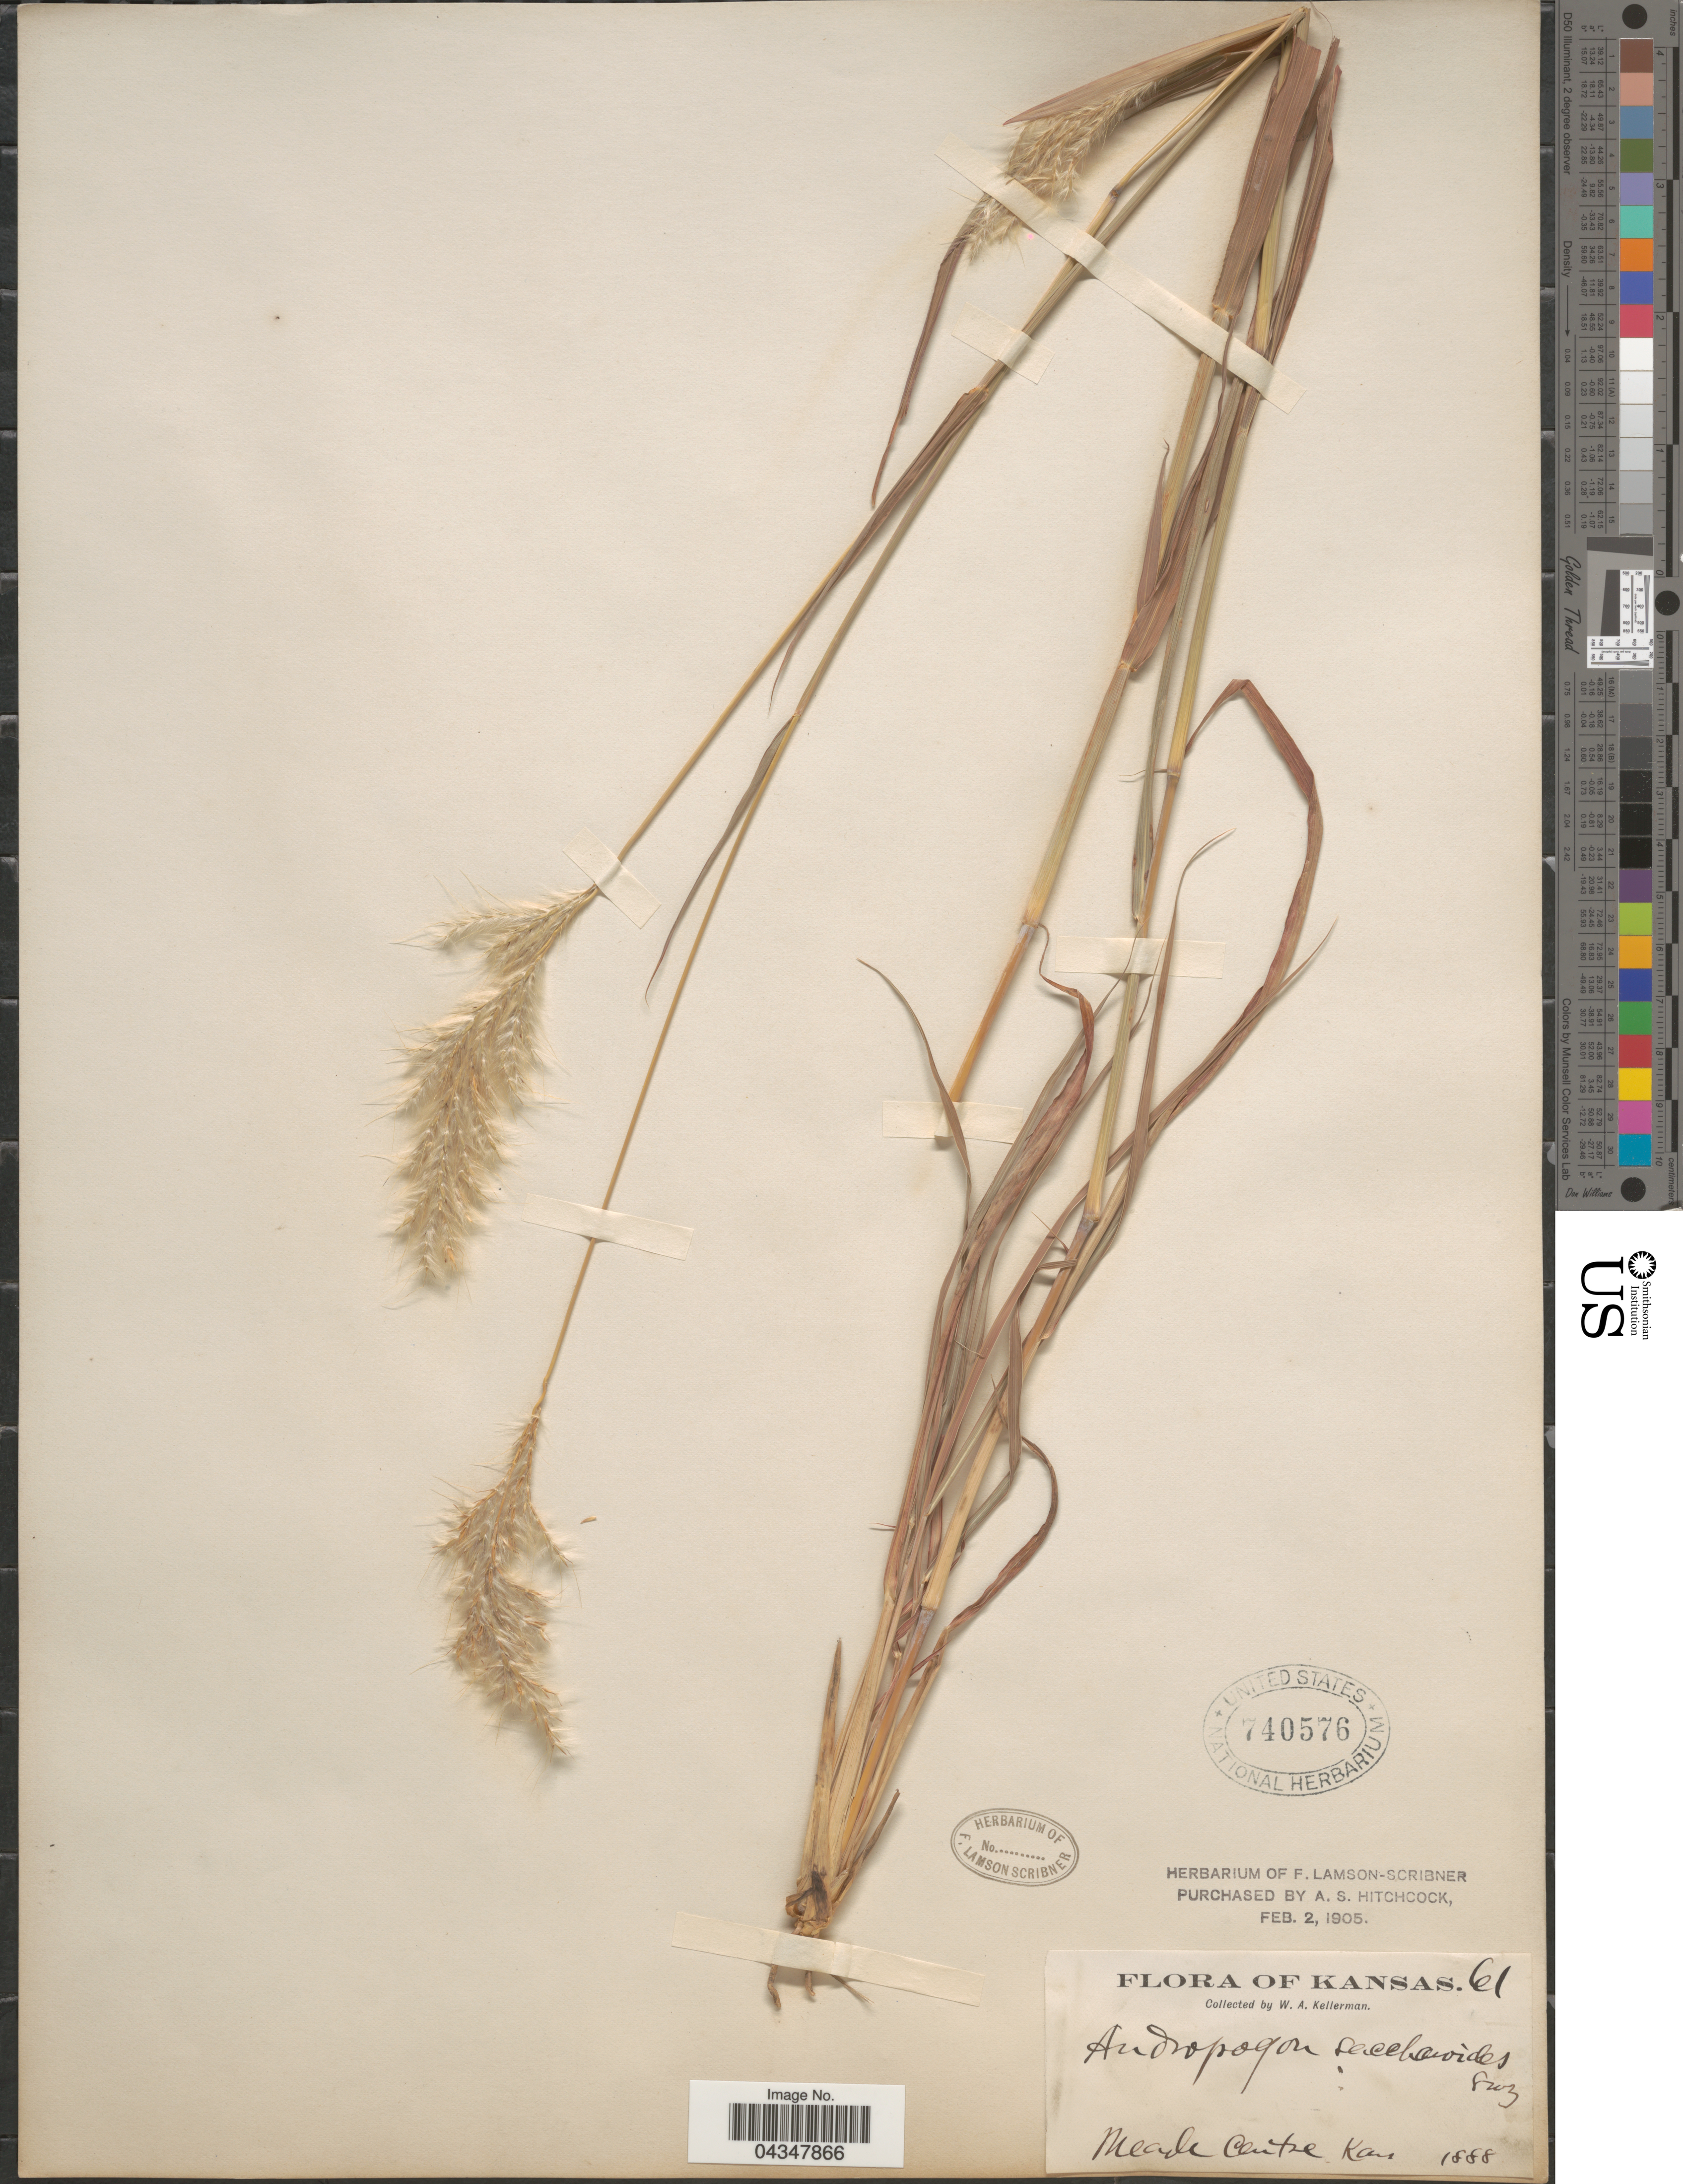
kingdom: Plantae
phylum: Tracheophyta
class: Liliopsida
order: Poales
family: Poaceae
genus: Bothriochloa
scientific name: Bothriochloa saccharoides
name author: (Sw.) Rydb.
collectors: W. Kellerman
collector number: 61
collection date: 1888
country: United States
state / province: Kansas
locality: Meade Center.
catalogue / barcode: US 740576